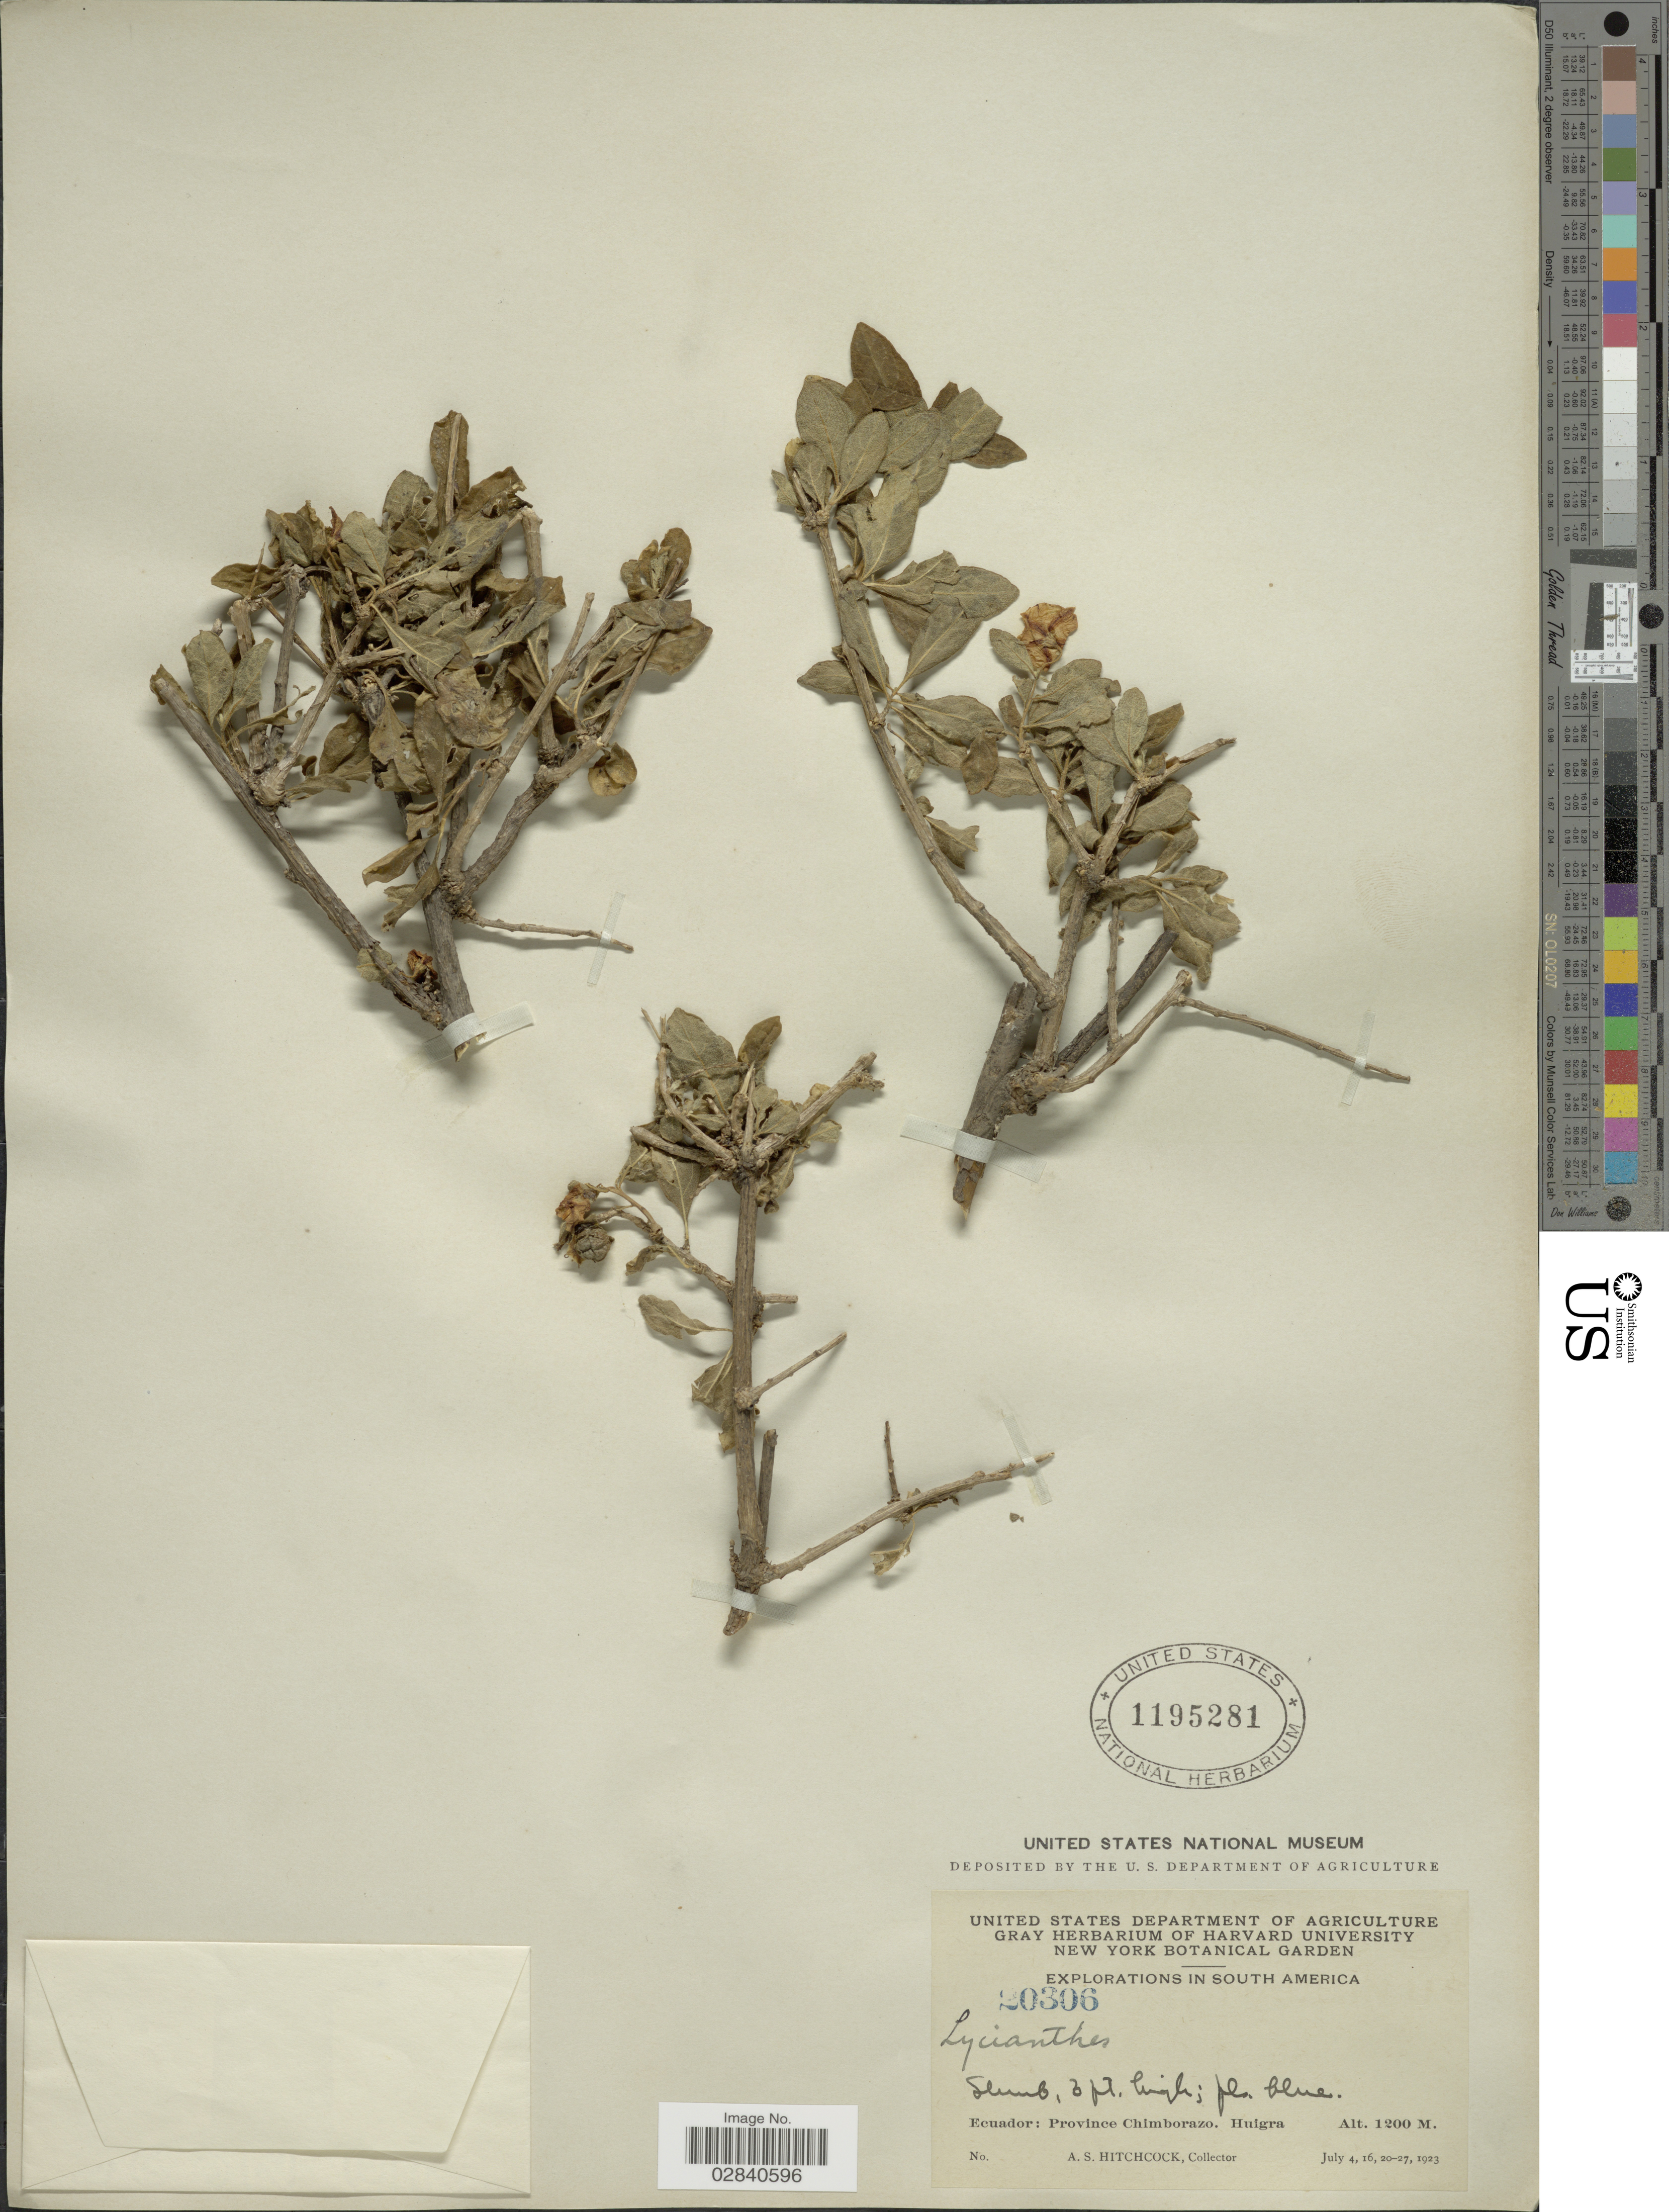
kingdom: Plantae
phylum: Tracheophyta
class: Magnoliopsida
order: Solanales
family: Solanaceae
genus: Lycianthes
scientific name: Lycianthes sp.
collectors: A. S. Hitchcock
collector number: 20306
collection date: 1923-07-04/1923-07-27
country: Ecuador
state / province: Chimborazo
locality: Province Chimborazo, Huigra.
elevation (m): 1200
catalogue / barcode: US 1195281